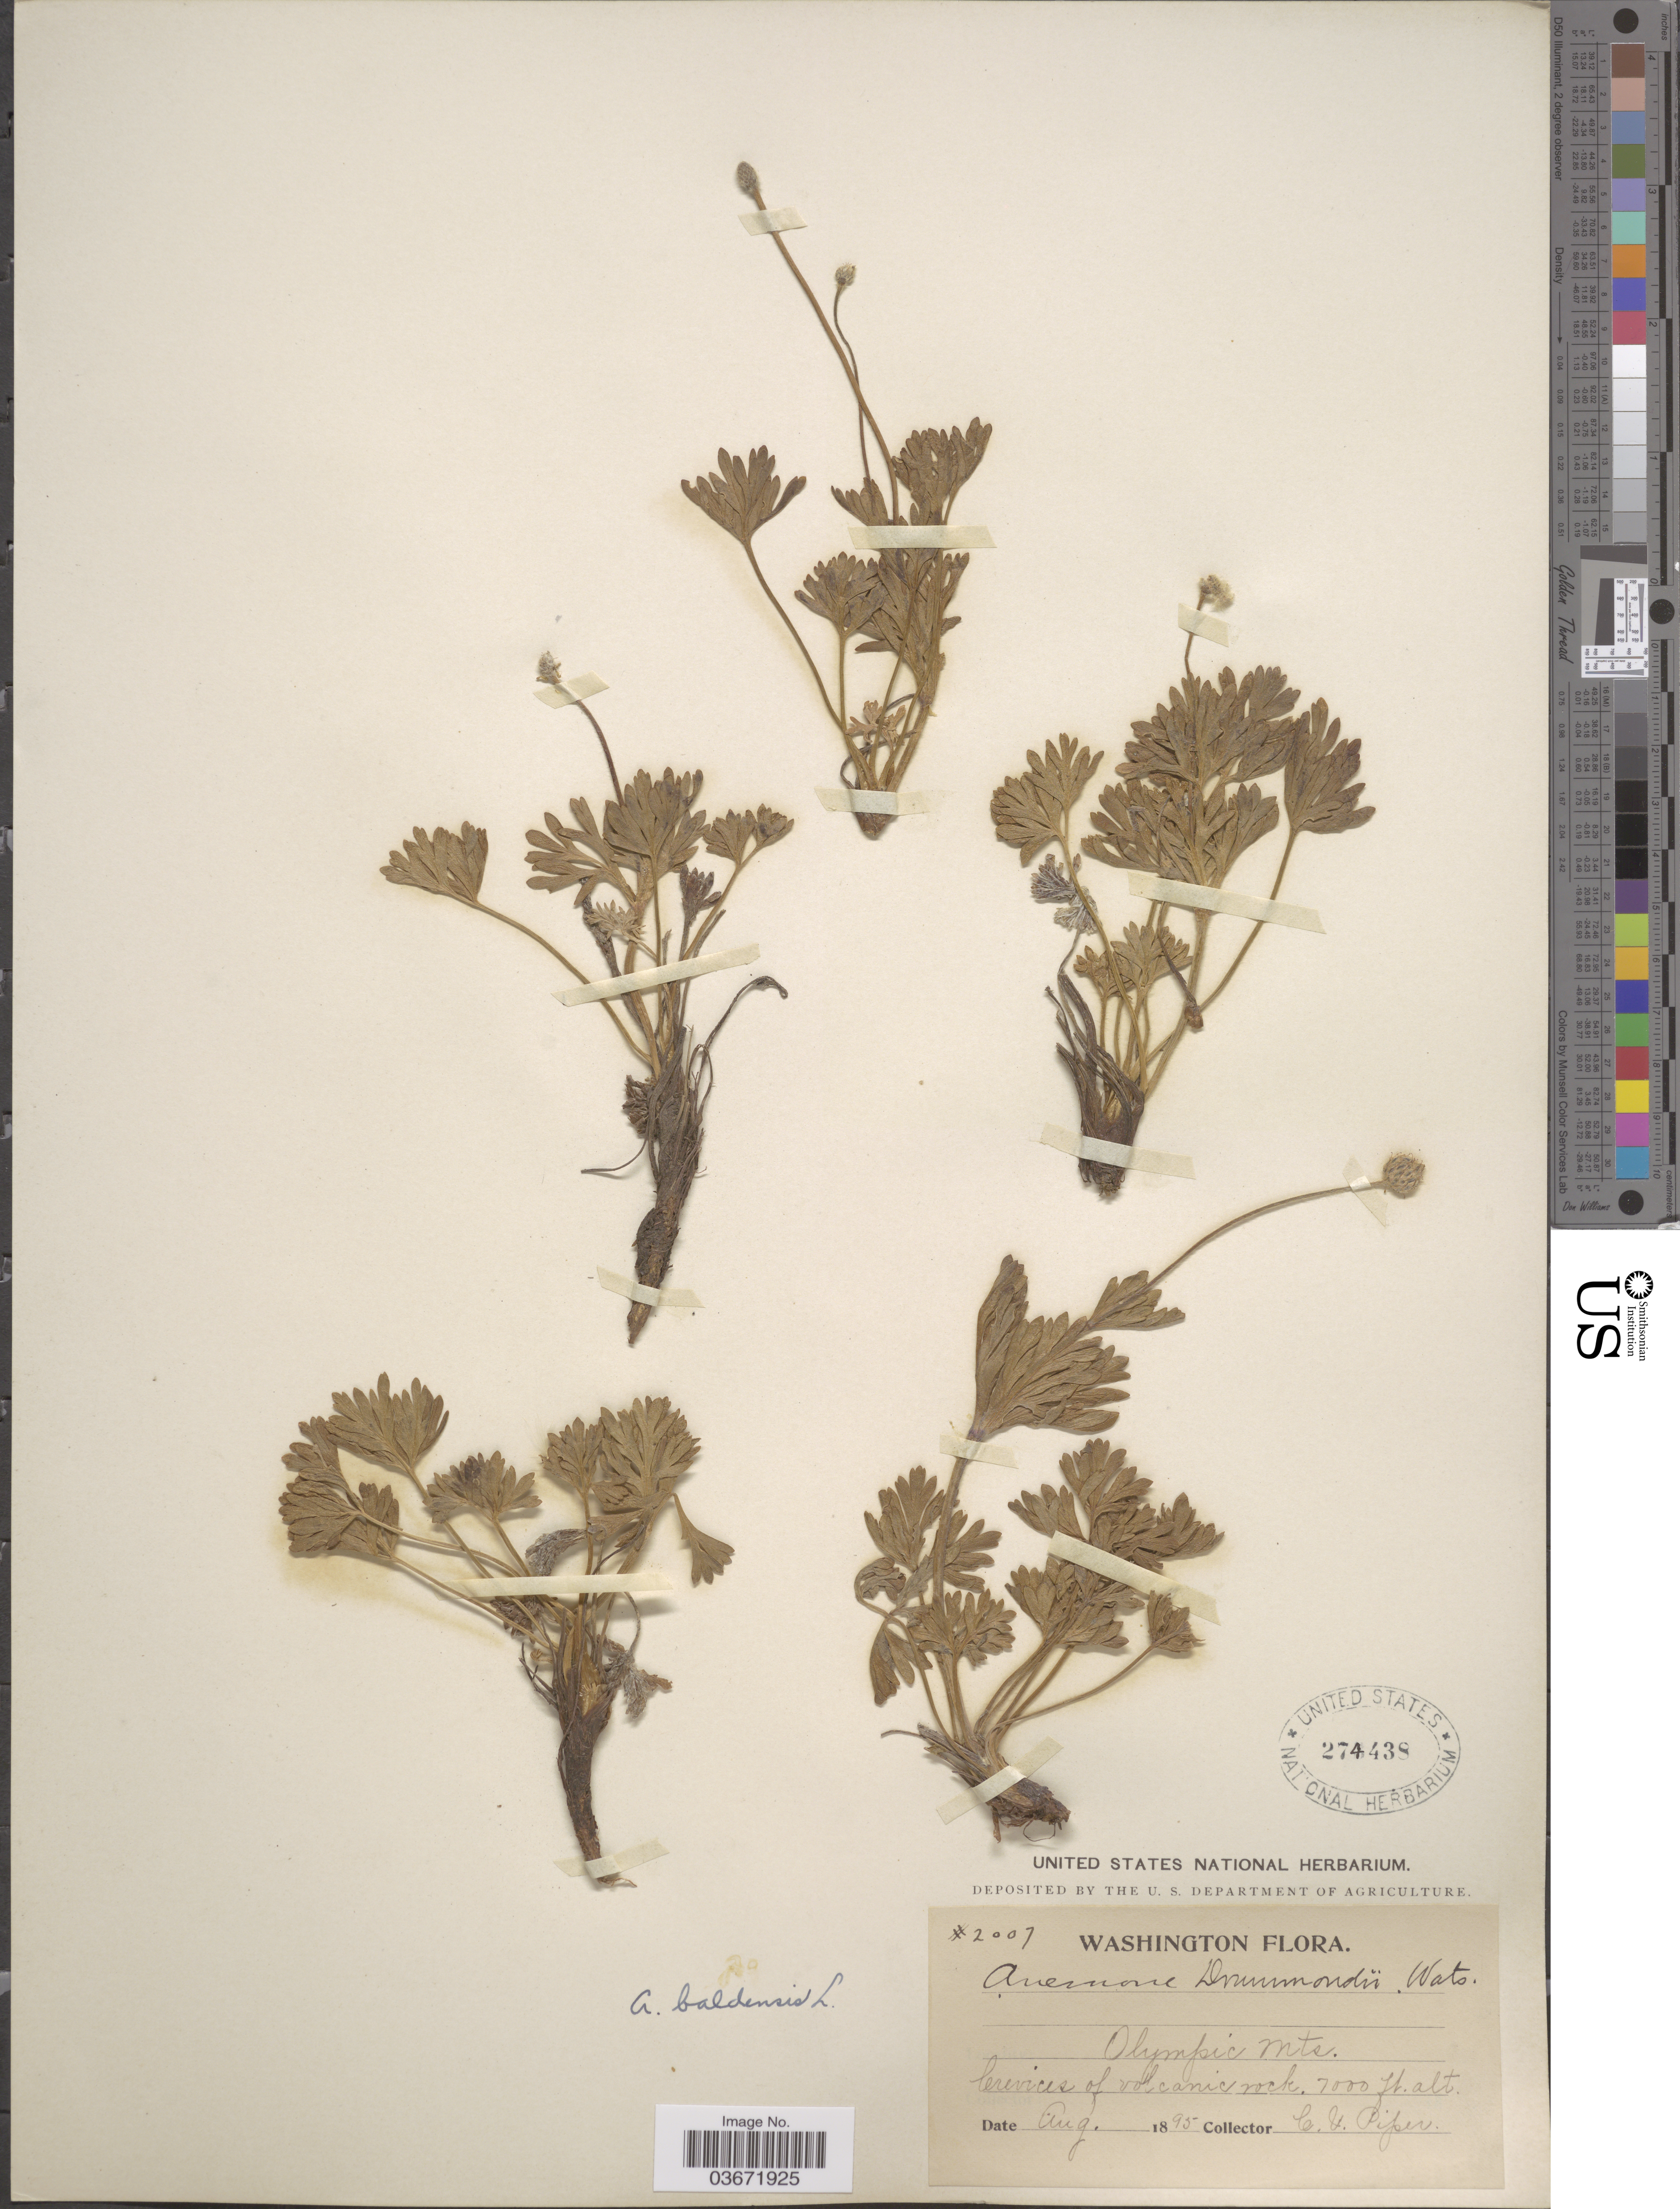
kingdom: Plantae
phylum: Tracheophyta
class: Magnoliopsida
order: Ranunculales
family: Ranunculaceae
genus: Anemone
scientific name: Anemone drummondii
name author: S. Watson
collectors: C. V. Piper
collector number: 2007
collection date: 1895-08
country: United States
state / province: Washington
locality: Olympic Mts.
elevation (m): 2134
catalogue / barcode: US 274438